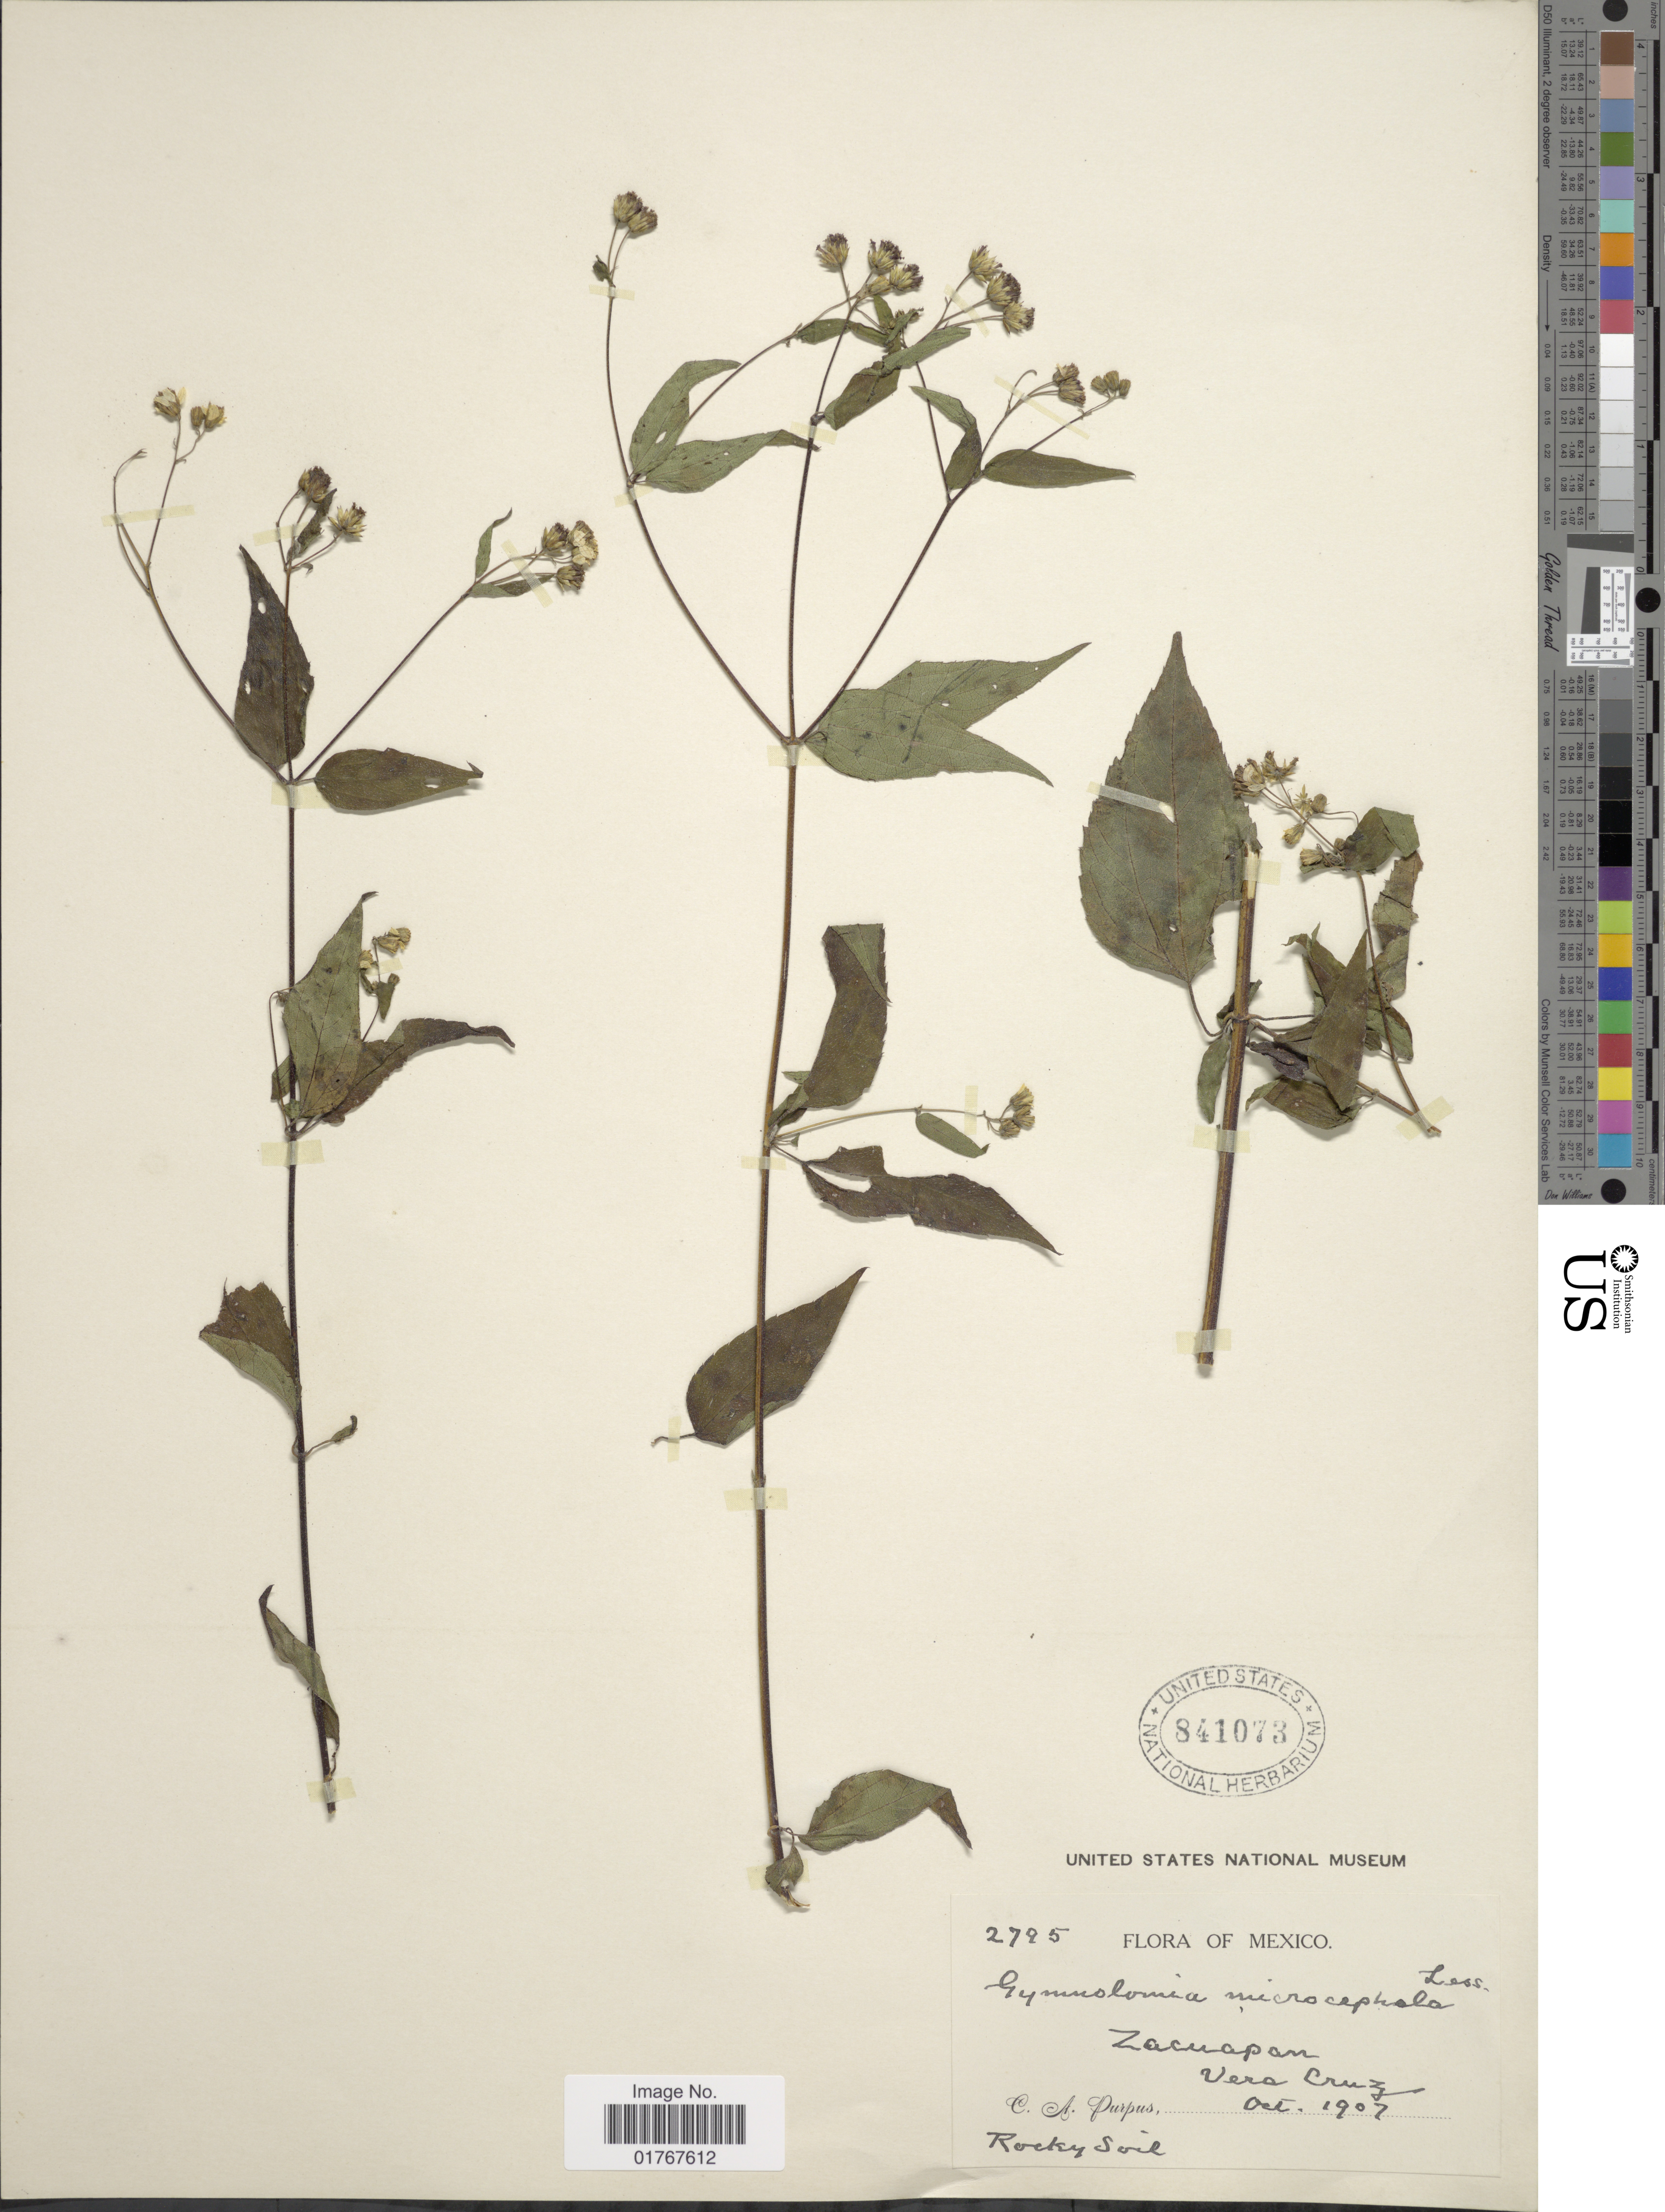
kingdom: Plantae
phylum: Tracheophyta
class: Magnoliopsida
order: Asterales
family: Asteraceae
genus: Viguiera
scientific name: Viguiera cordata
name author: (Hook. & Arn.) D'Arcy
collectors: C. A. Purpus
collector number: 2795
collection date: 1907-10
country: Mexico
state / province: Veracruz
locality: Zacuapan, Vera Cruz, Rocky soil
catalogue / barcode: US 841073